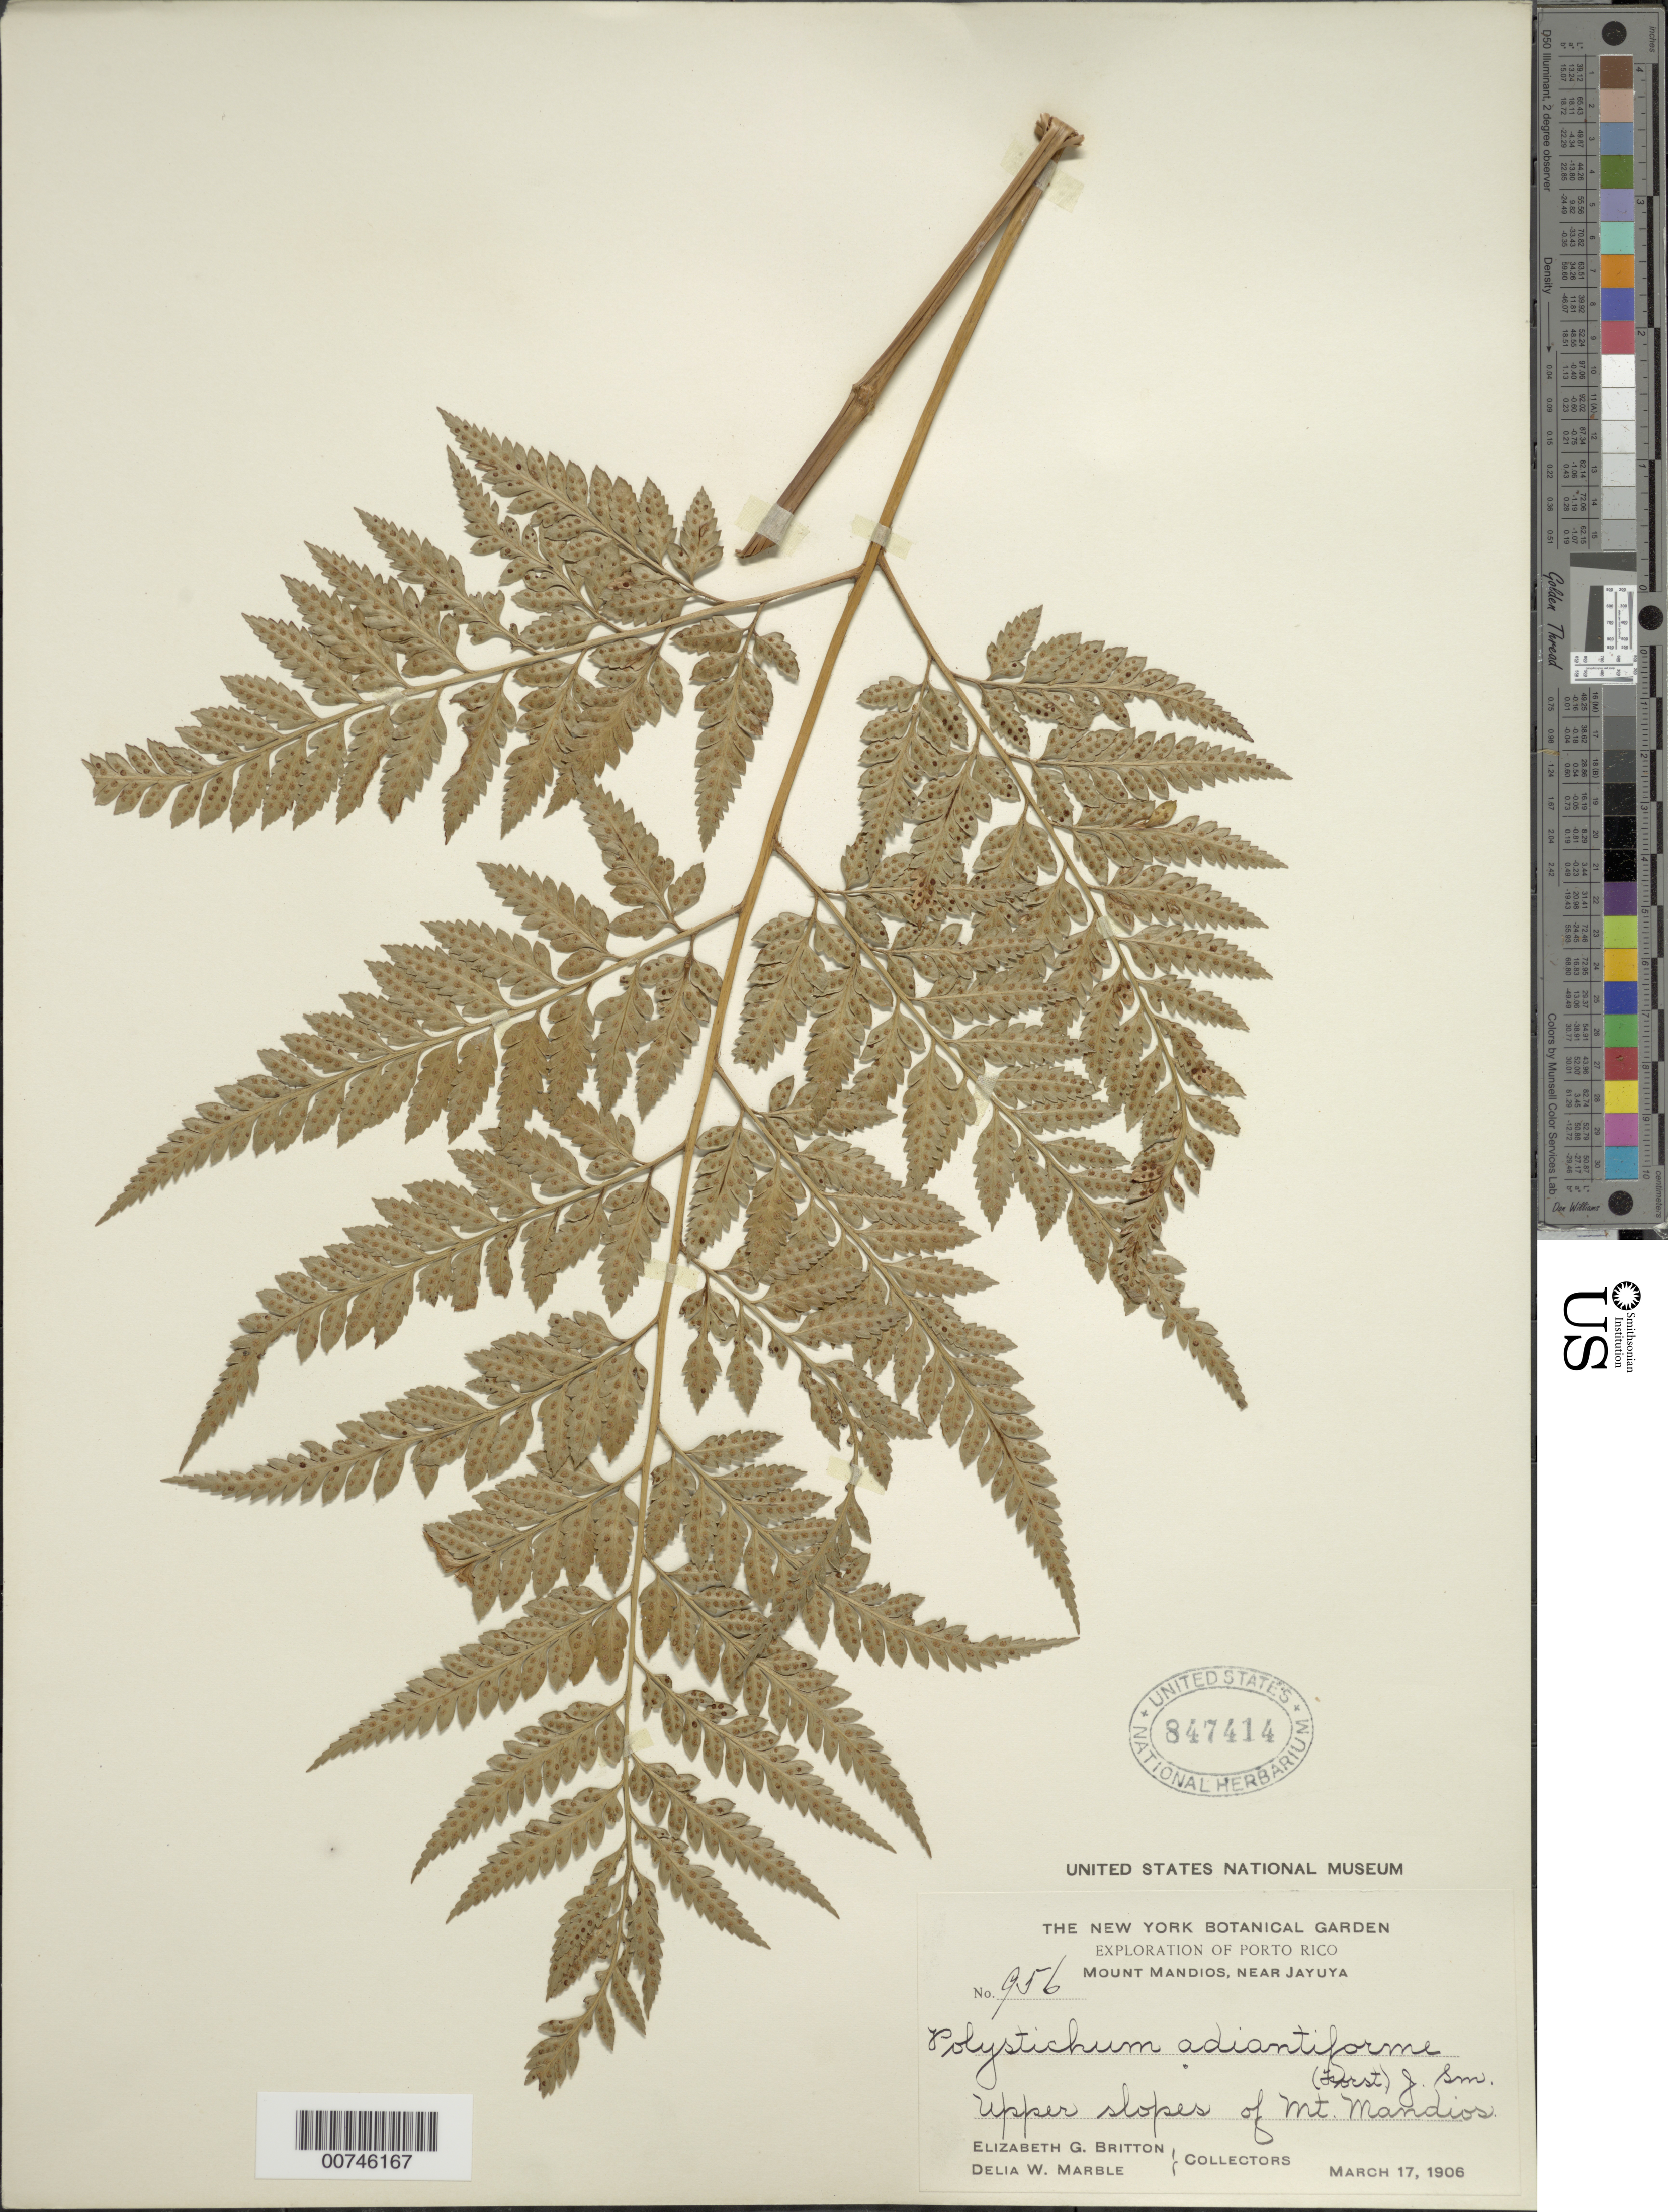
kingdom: Plantae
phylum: Tracheophyta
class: Polypodiopsida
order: Polypodiales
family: Dryopteridaceae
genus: Rumohra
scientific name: Rumohra adiantiformis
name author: (G. Forst.) Ching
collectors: E. G. Britton & D. W. Marble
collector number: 956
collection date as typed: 17 Mar 1906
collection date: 1906-03-17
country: Puerto Rico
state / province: Jayuya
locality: Mount Mandios, near Jayuya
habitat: Upper slopes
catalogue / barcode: US 847414